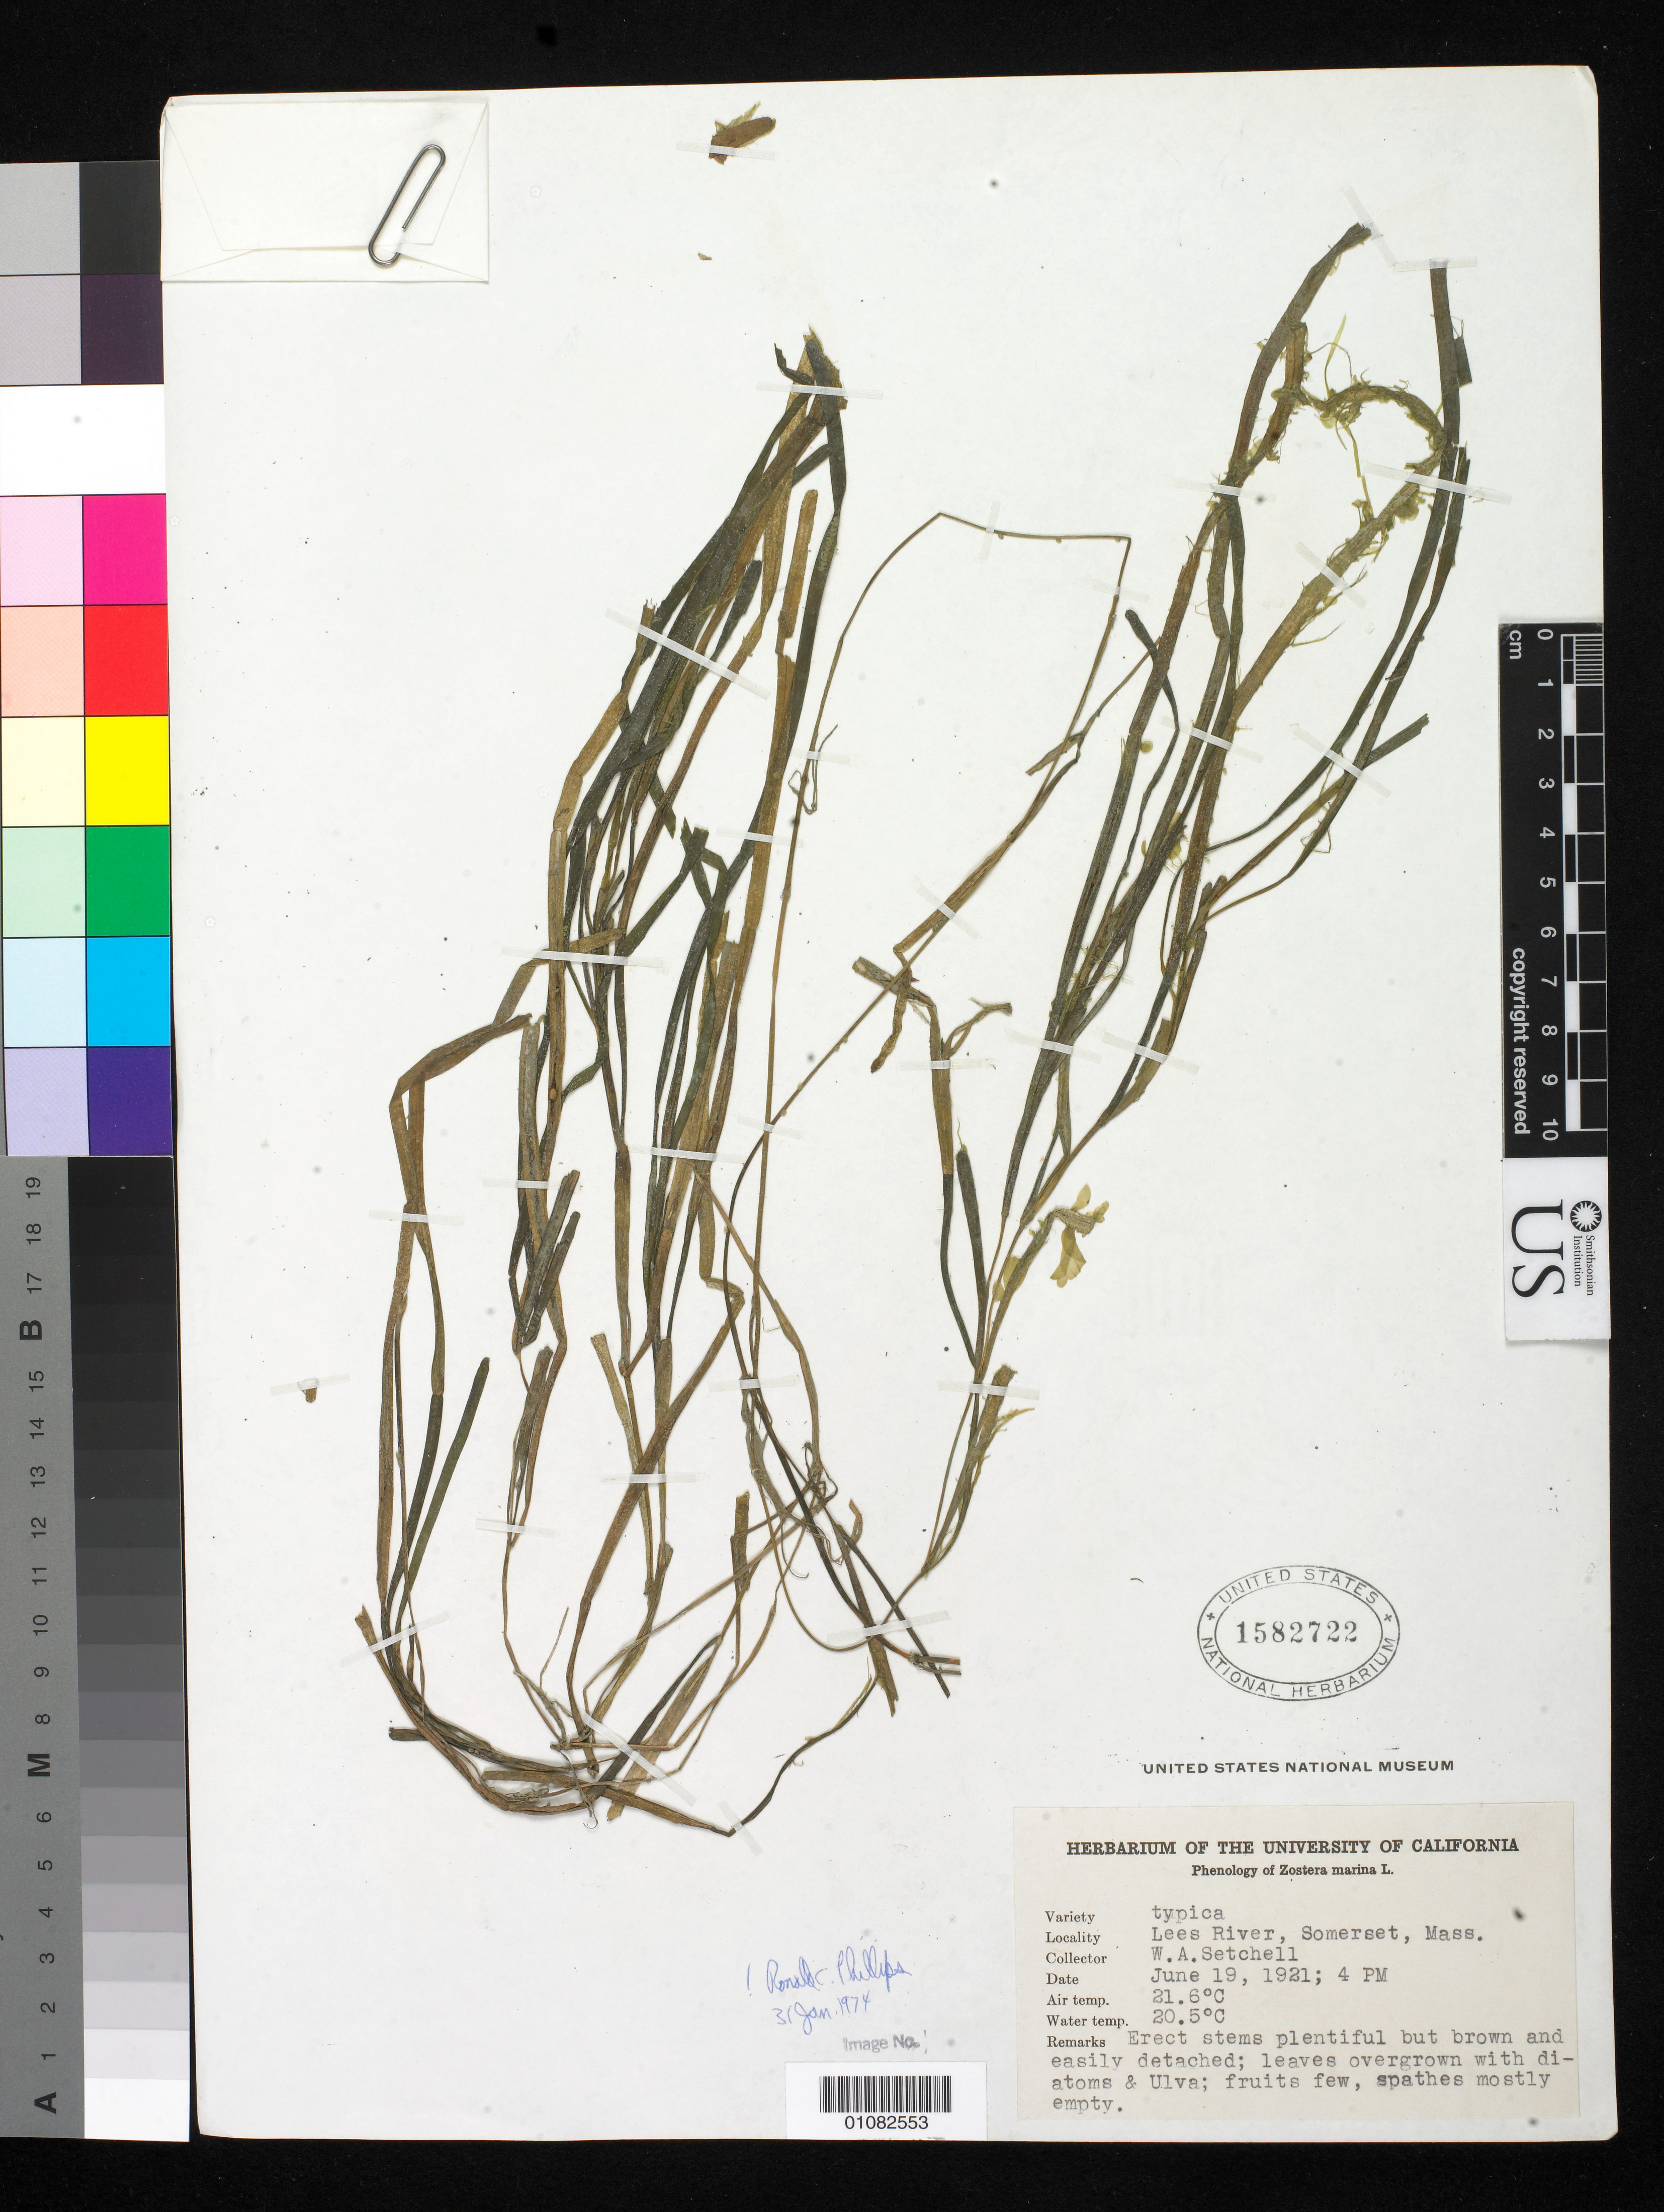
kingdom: Plantae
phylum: Tracheophyta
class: Liliopsida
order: Alismatales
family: Zosteraceae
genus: Zostera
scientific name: Zostera marina var. typica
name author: L.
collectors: W. Setchell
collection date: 1921-06-19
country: United States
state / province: Massachusetts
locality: Somerset, Lees River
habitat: air temperature: 21.6 degrees C; water temperature: 20.5 degrees C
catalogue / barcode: US 1582722